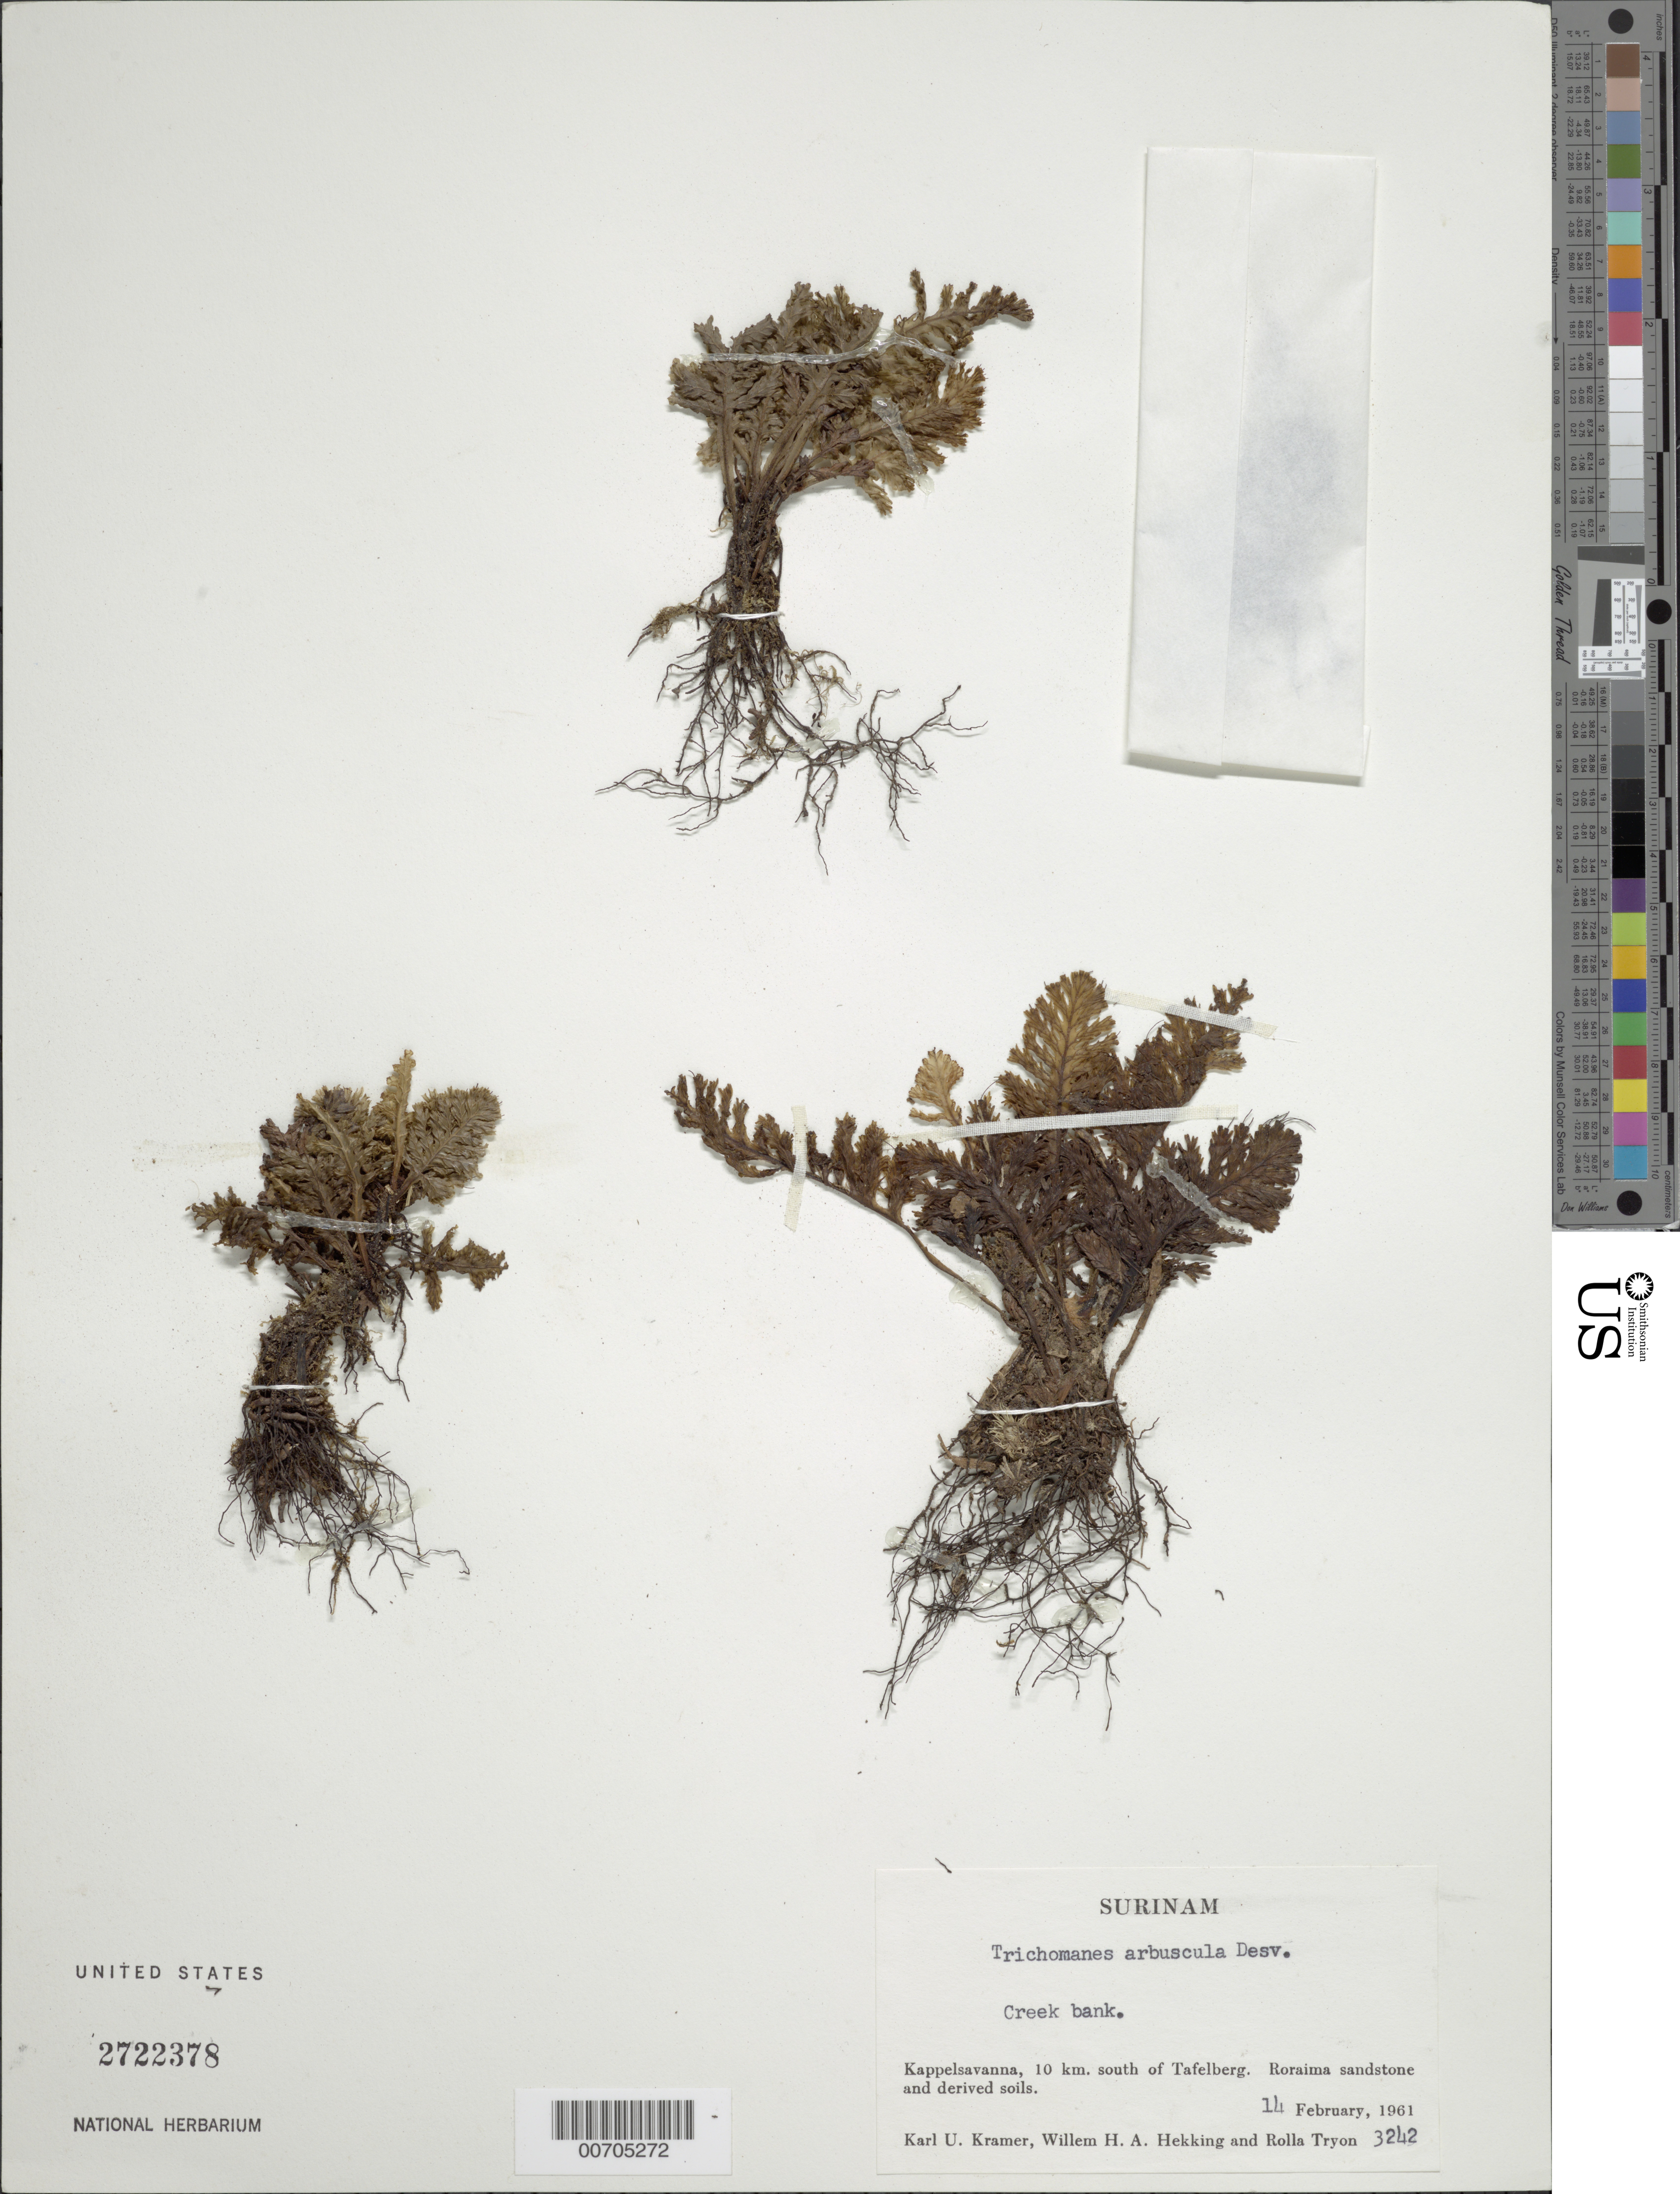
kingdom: Plantae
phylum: Tracheophyta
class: Polypodiopsida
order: Hymenophyllales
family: Hymenophyllaceae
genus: Trichomanes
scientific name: Trichomanes arbuscula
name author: Desv.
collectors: K. U. Kramer, W. H. A. Hekking & R. M. Tryon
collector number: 3242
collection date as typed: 14-Feb-61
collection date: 1961-02-14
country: Suriname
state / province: Saramacca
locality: Kappelsavanna, 10 km S of Tafelberg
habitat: Roraima sandstone and derived soils, creek bank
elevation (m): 300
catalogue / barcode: US 2722378